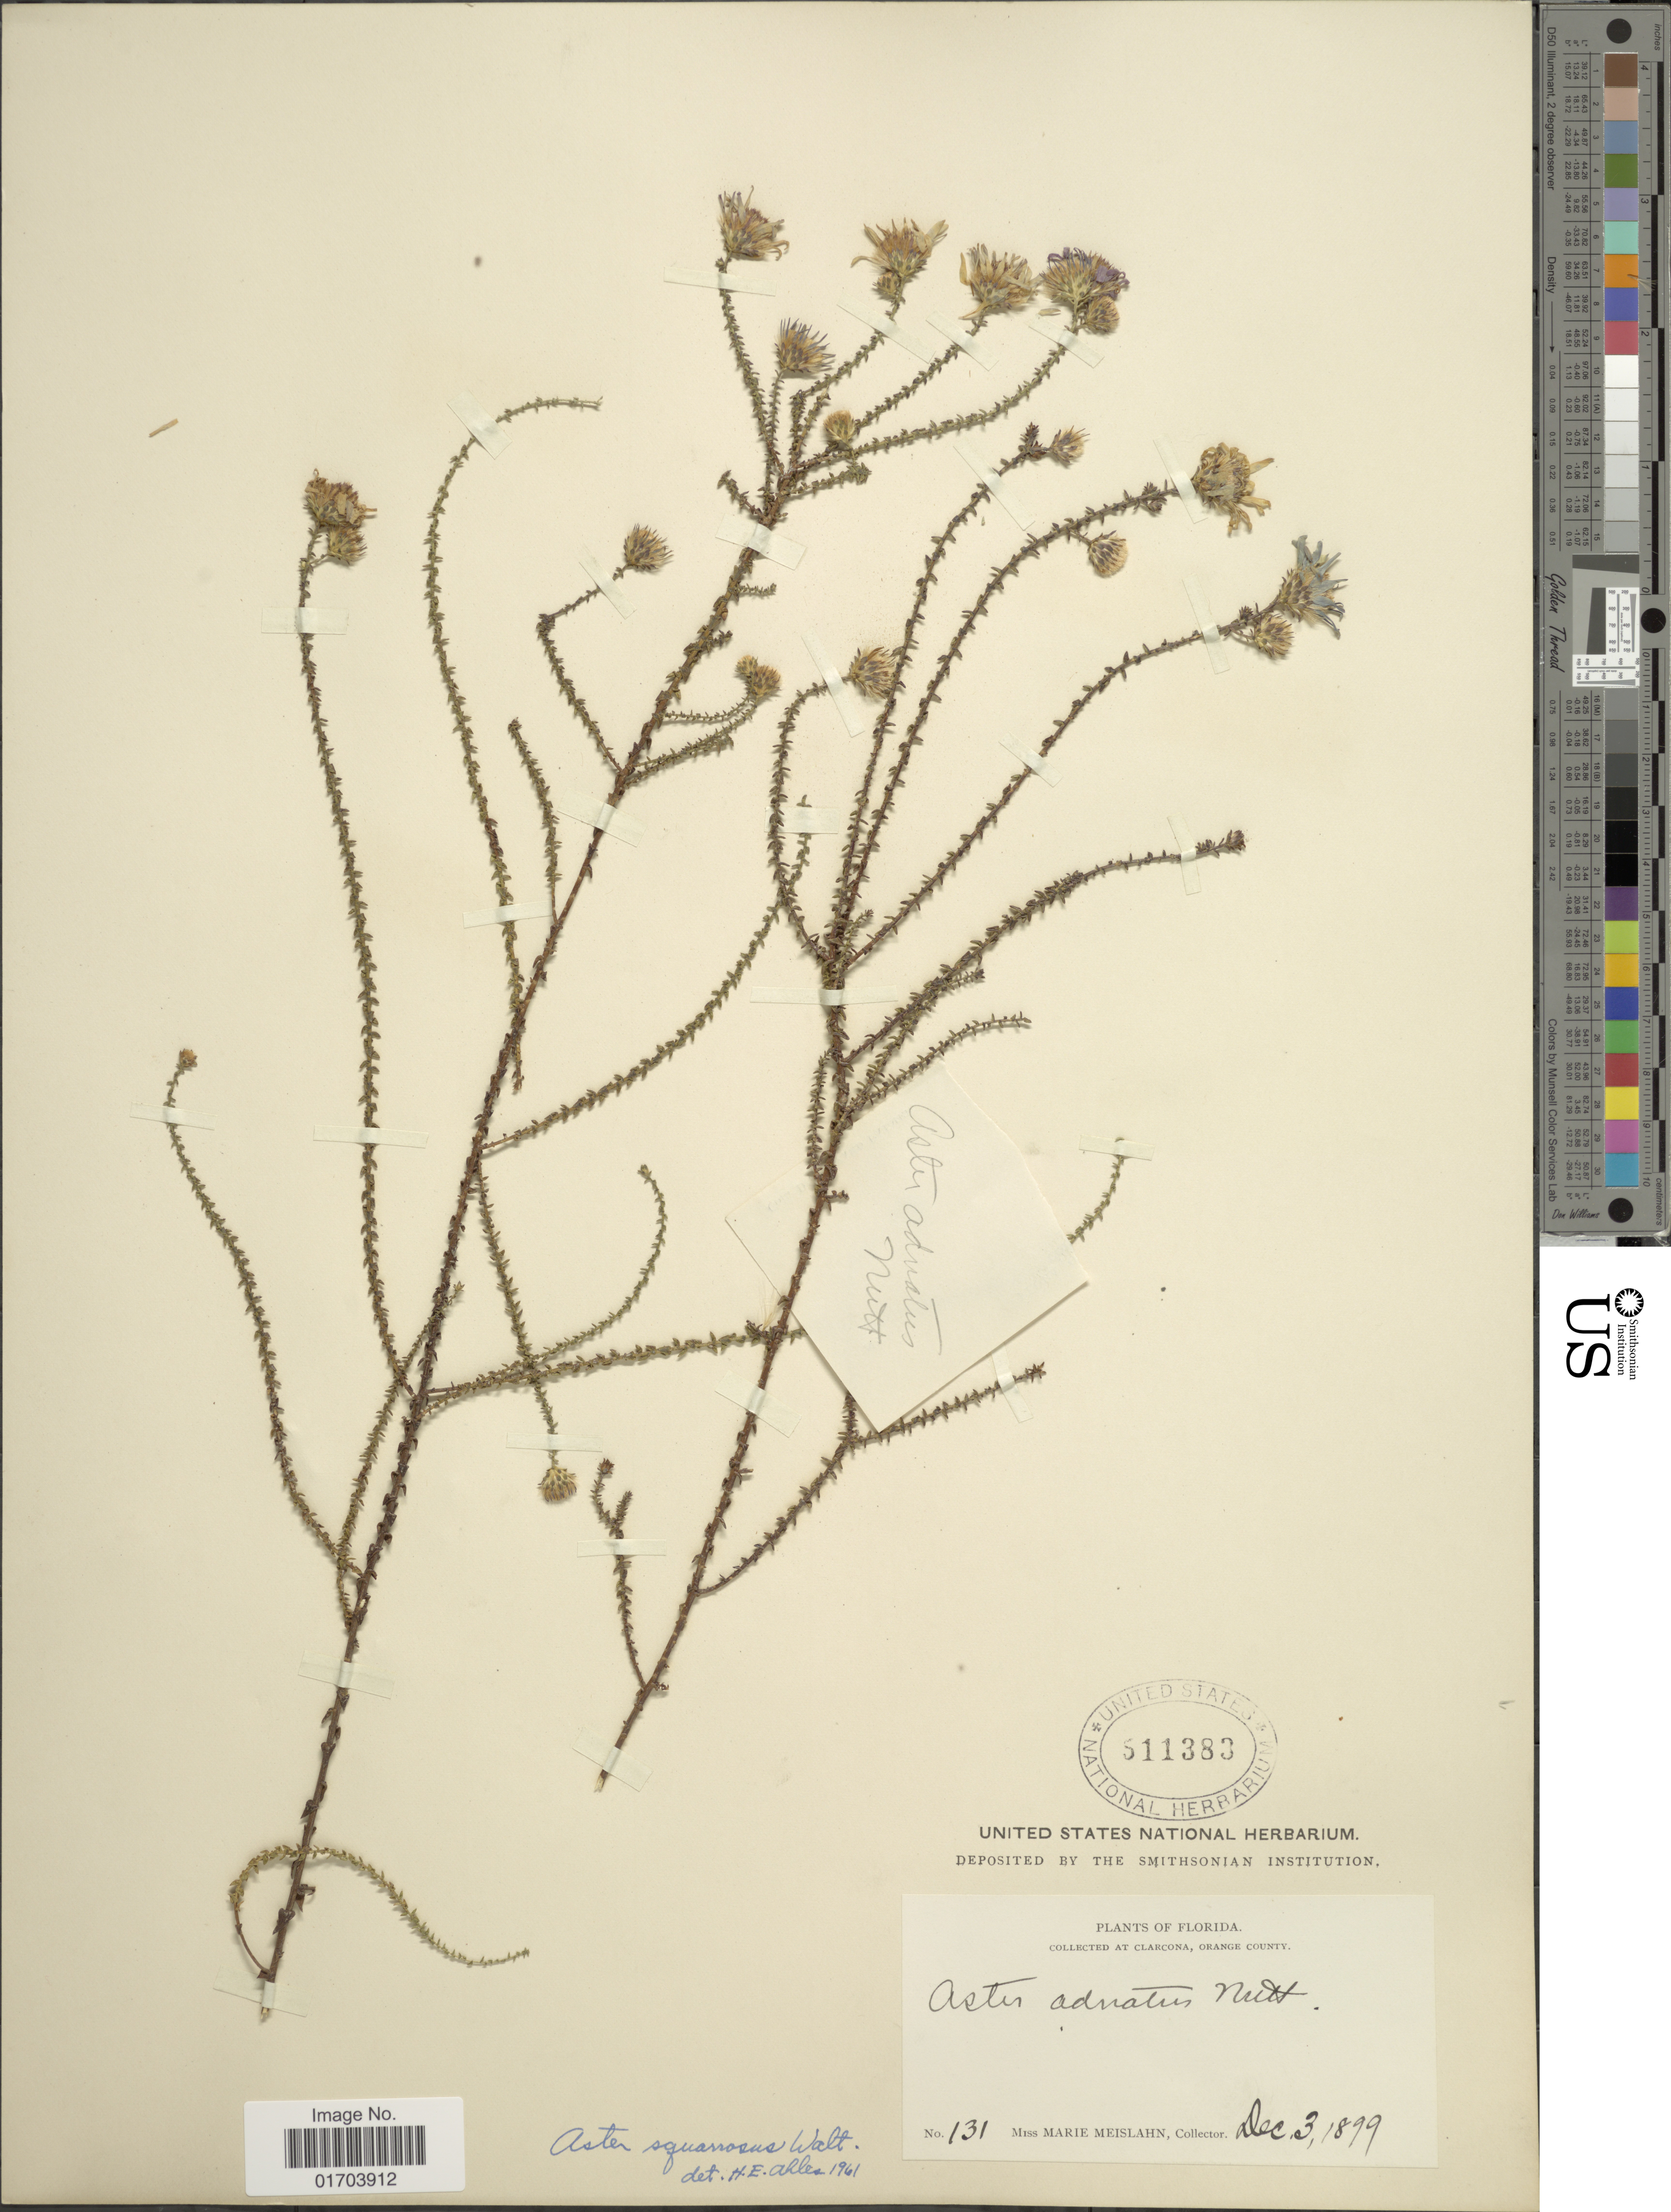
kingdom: Plantae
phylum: Tracheophyta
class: Magnoliopsida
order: Asterales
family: Asteraceae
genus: Symphyotrichum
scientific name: Symphyotrichum walteri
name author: (Alexander) G.L. Nesom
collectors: M. Meislahn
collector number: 131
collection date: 1899-12-03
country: United States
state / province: Florida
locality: At Clacona, Orange County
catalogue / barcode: US 611383